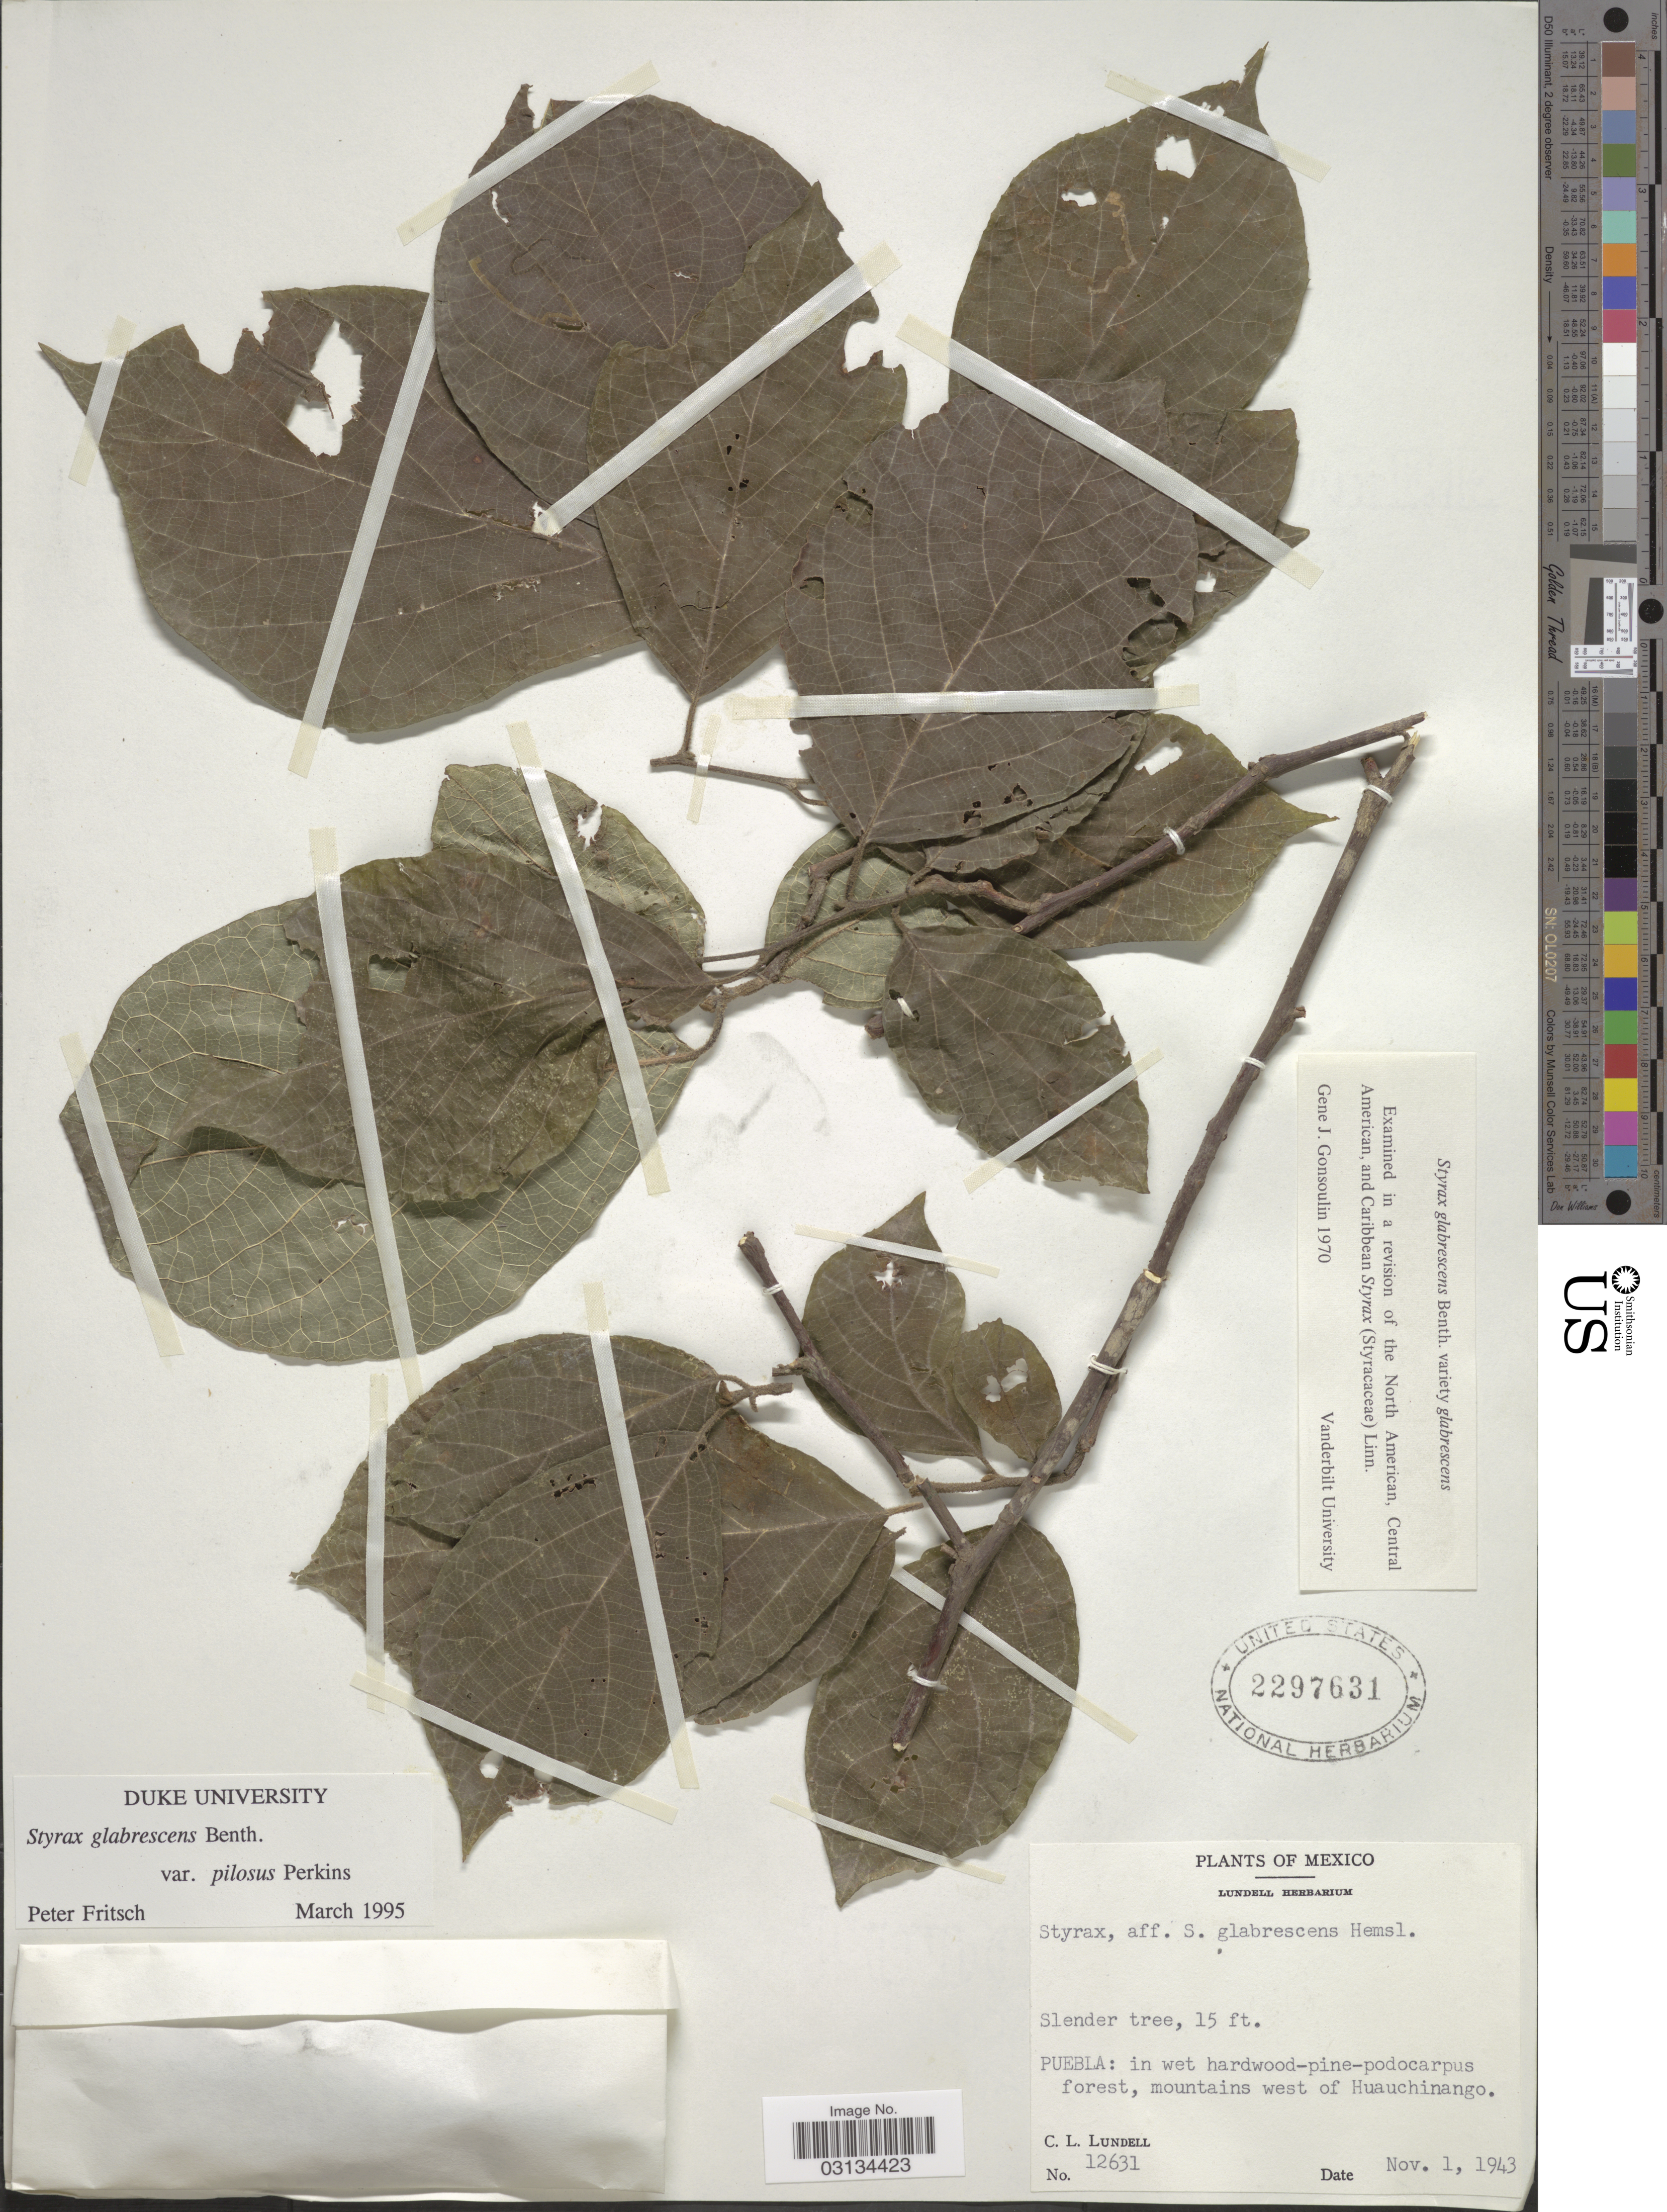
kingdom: Plantae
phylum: Tracheophyta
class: Magnoliopsida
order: Ericales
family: Styracaceae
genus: Styrax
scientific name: Styrax glabrescens var. pilosus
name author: Perkins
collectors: C. L. Lundell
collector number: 12631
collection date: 1943-11-01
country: Mexico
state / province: Puebla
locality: Mountains west of Huachinango.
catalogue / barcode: US 2297631